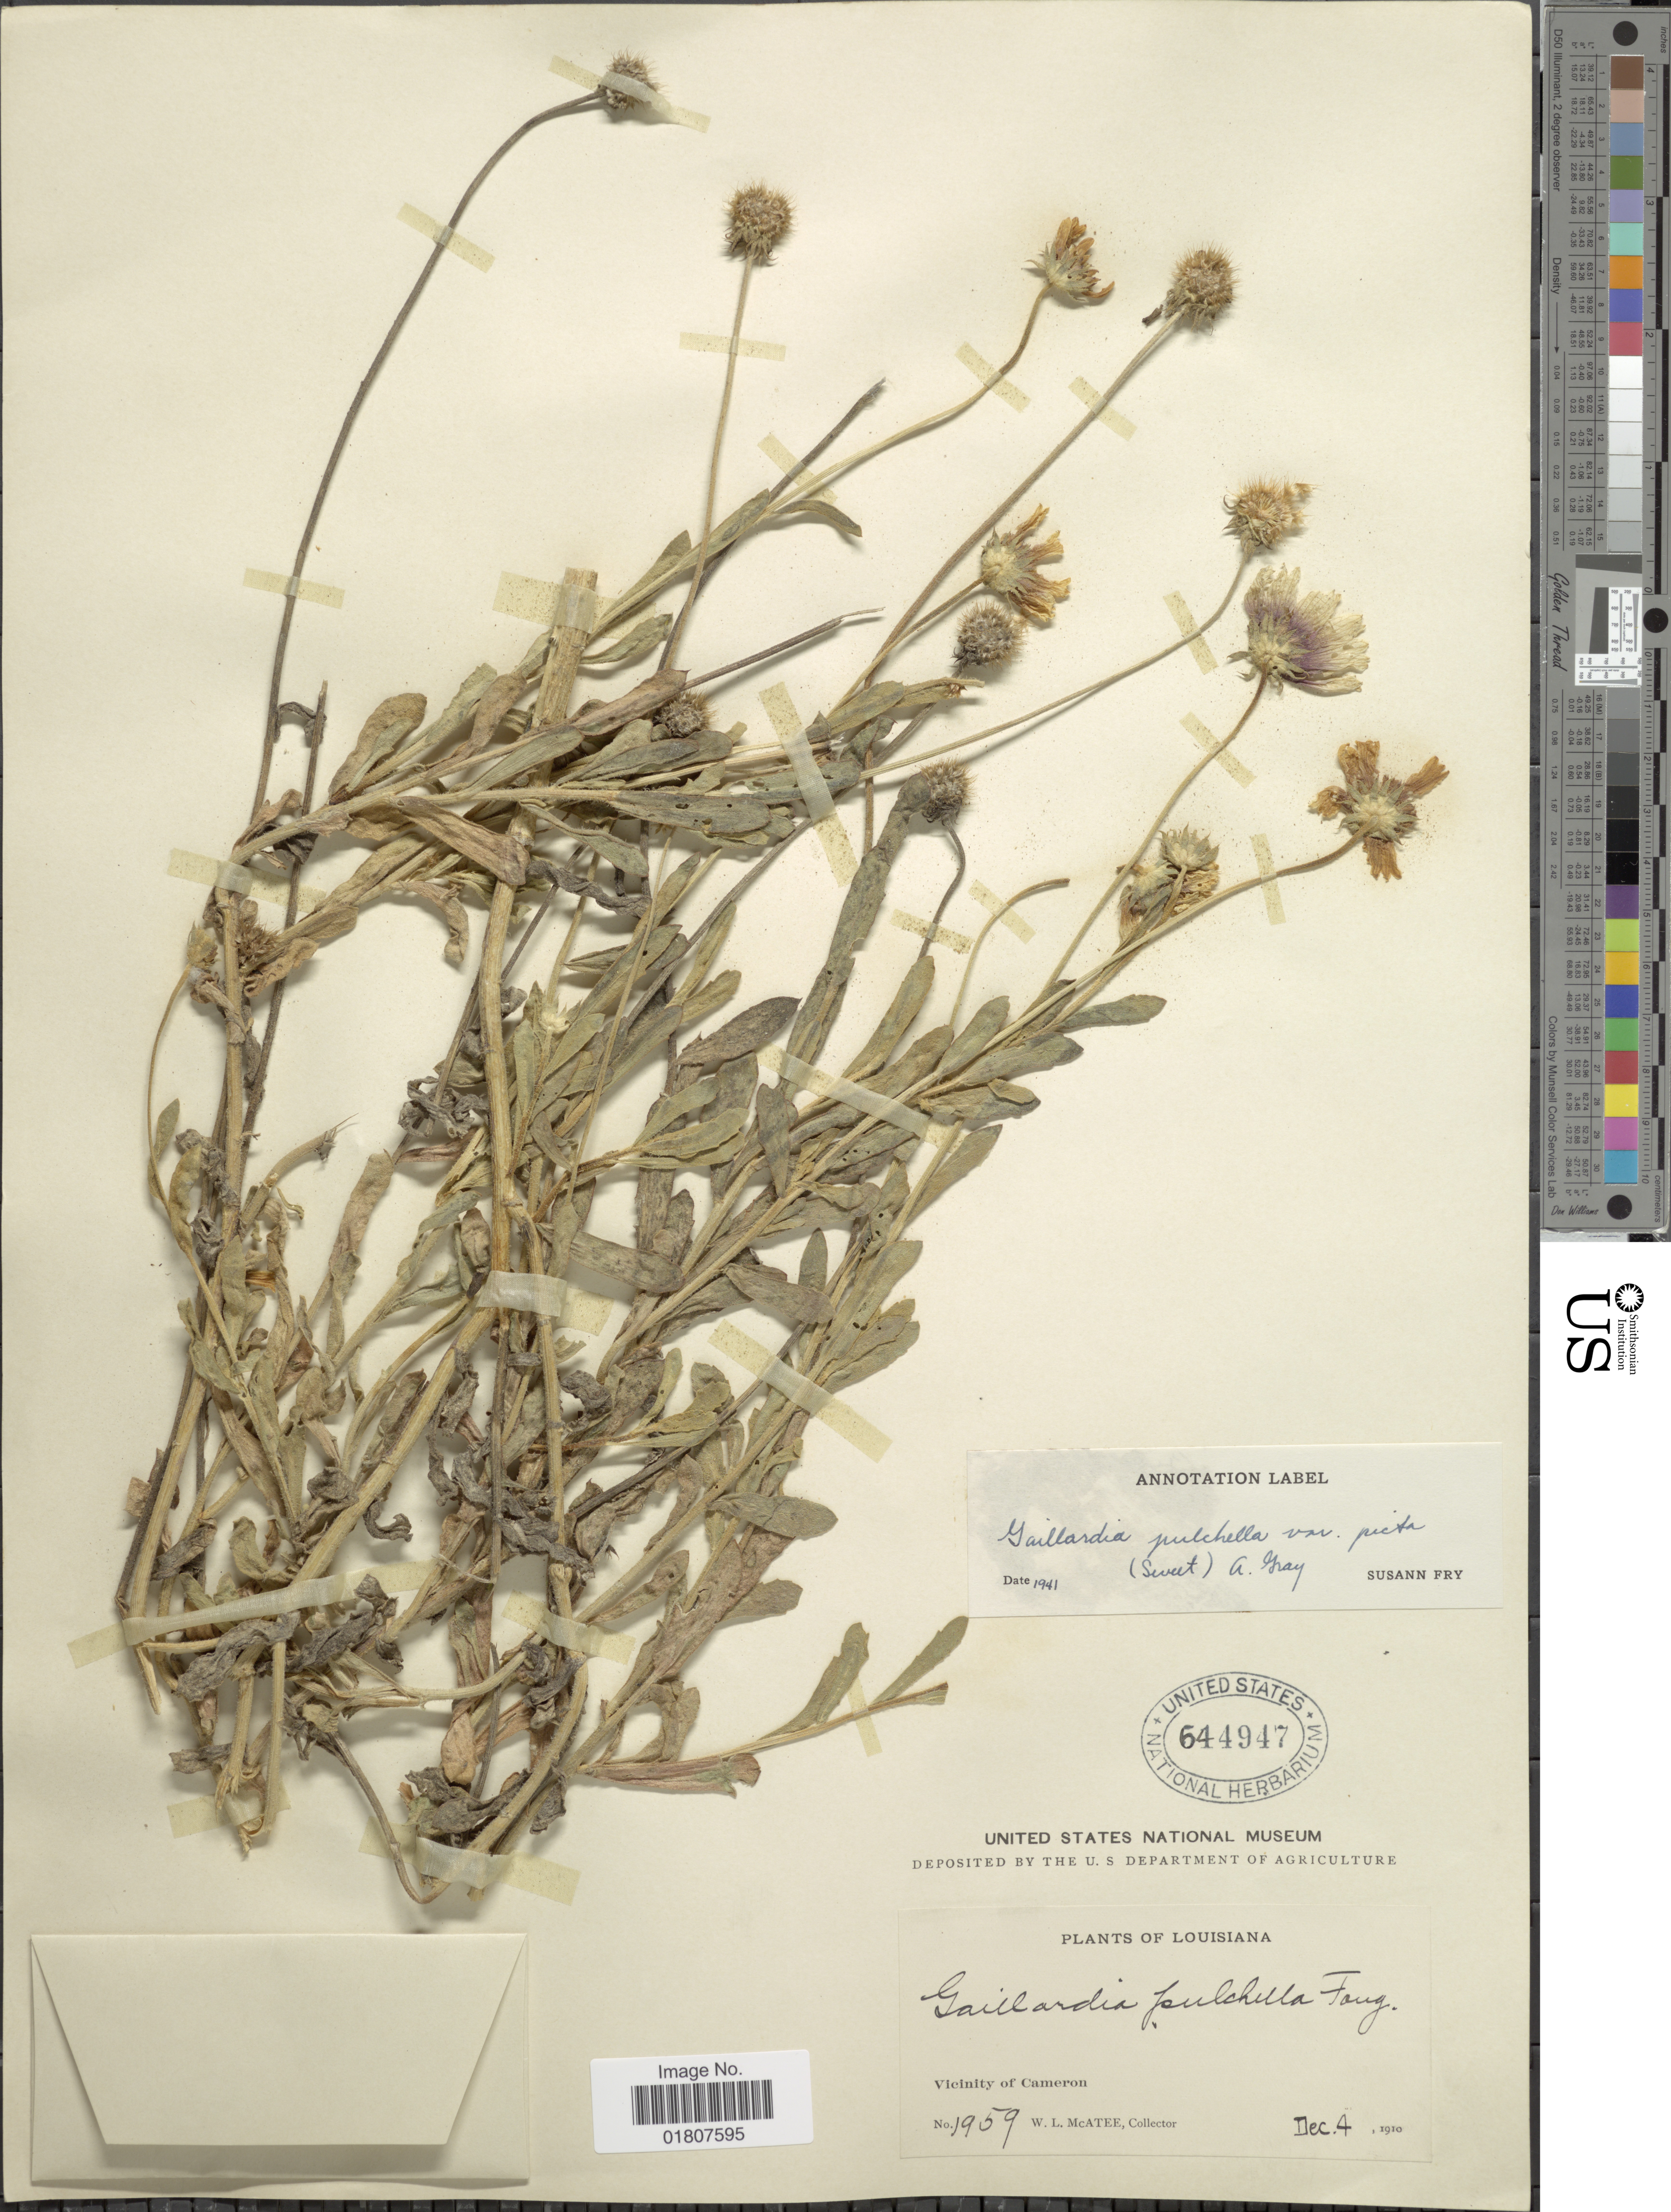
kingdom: Plantae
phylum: Tracheophyta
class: Magnoliopsida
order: Asterales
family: Asteraceae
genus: Gaillardia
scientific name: Gaillardia pulchella var. picta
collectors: W. McAtee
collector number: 1959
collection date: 1910-12-04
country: United States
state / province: Louisiana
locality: Vicinity of Cameron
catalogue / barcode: US 644947